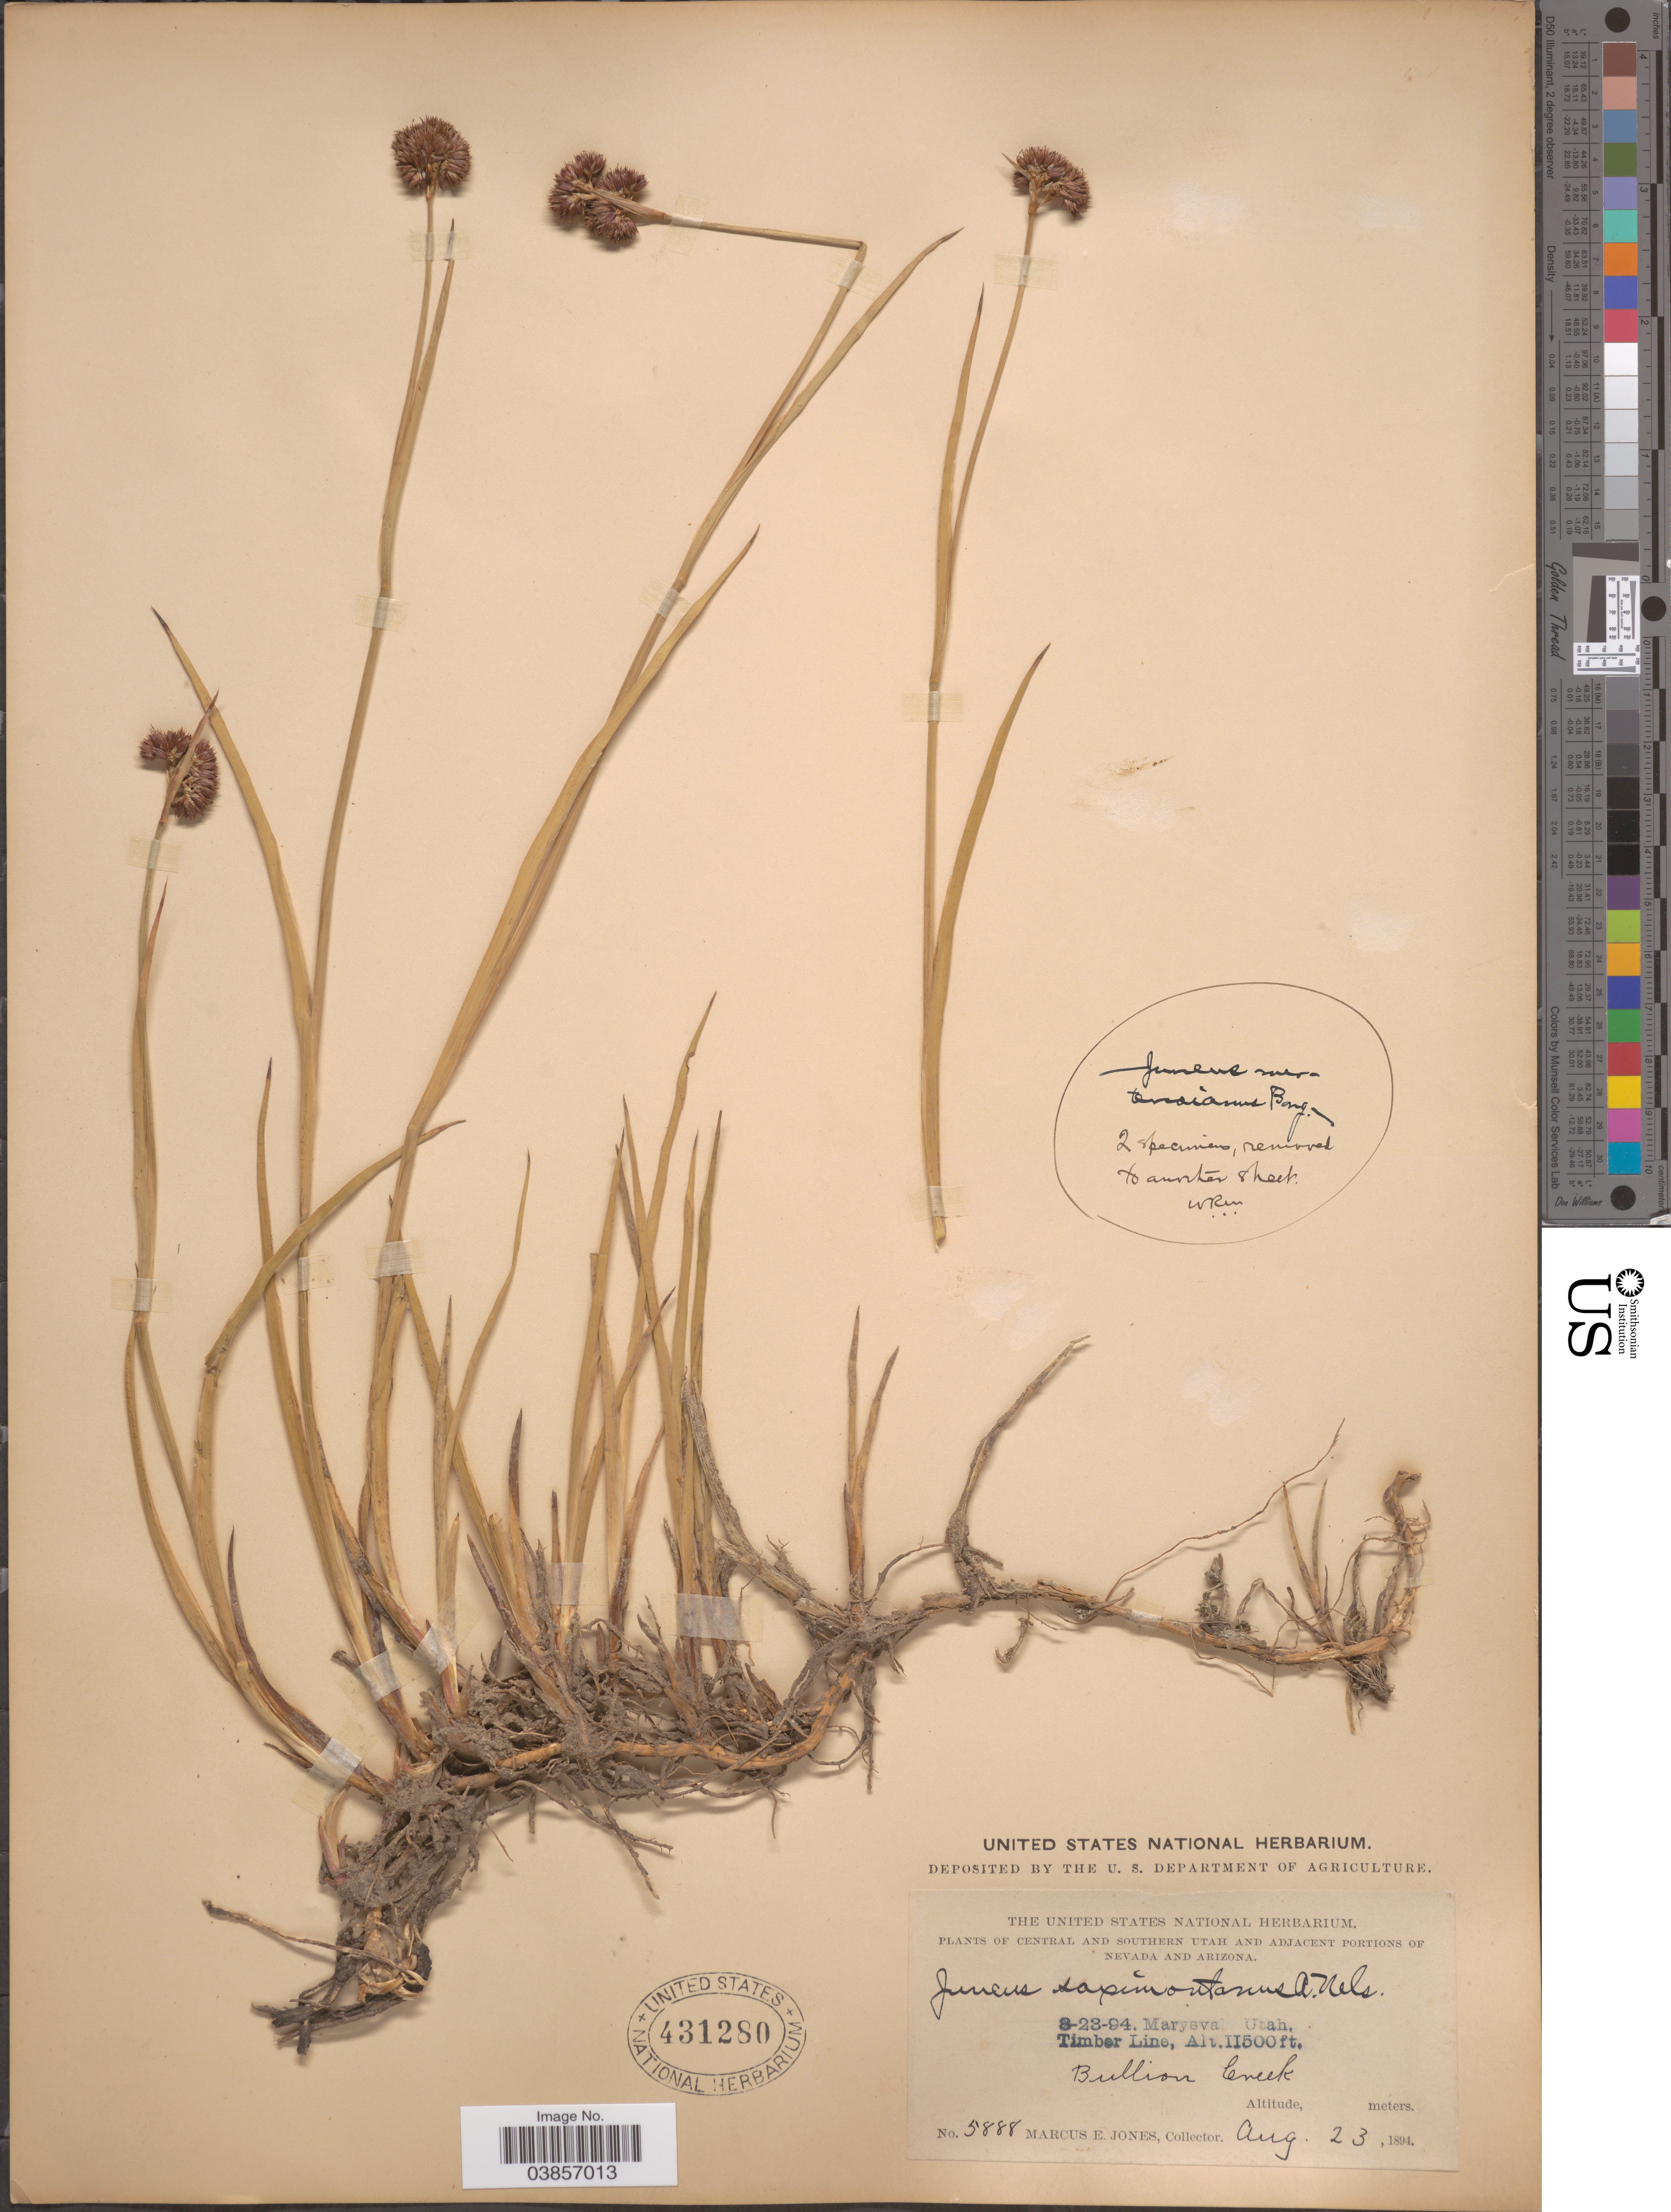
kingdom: Plantae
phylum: Tracheophyta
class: Liliopsida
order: Poales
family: Juncaceae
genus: Juncus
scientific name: Juncus saximontanus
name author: A. Nelson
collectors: M. E. Jones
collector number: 5888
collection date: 1894-08-23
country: United States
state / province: Utah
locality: Central and Southern Utah. Marysvale. Timber Line. Bullion Creek.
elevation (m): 3505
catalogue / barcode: US 431280